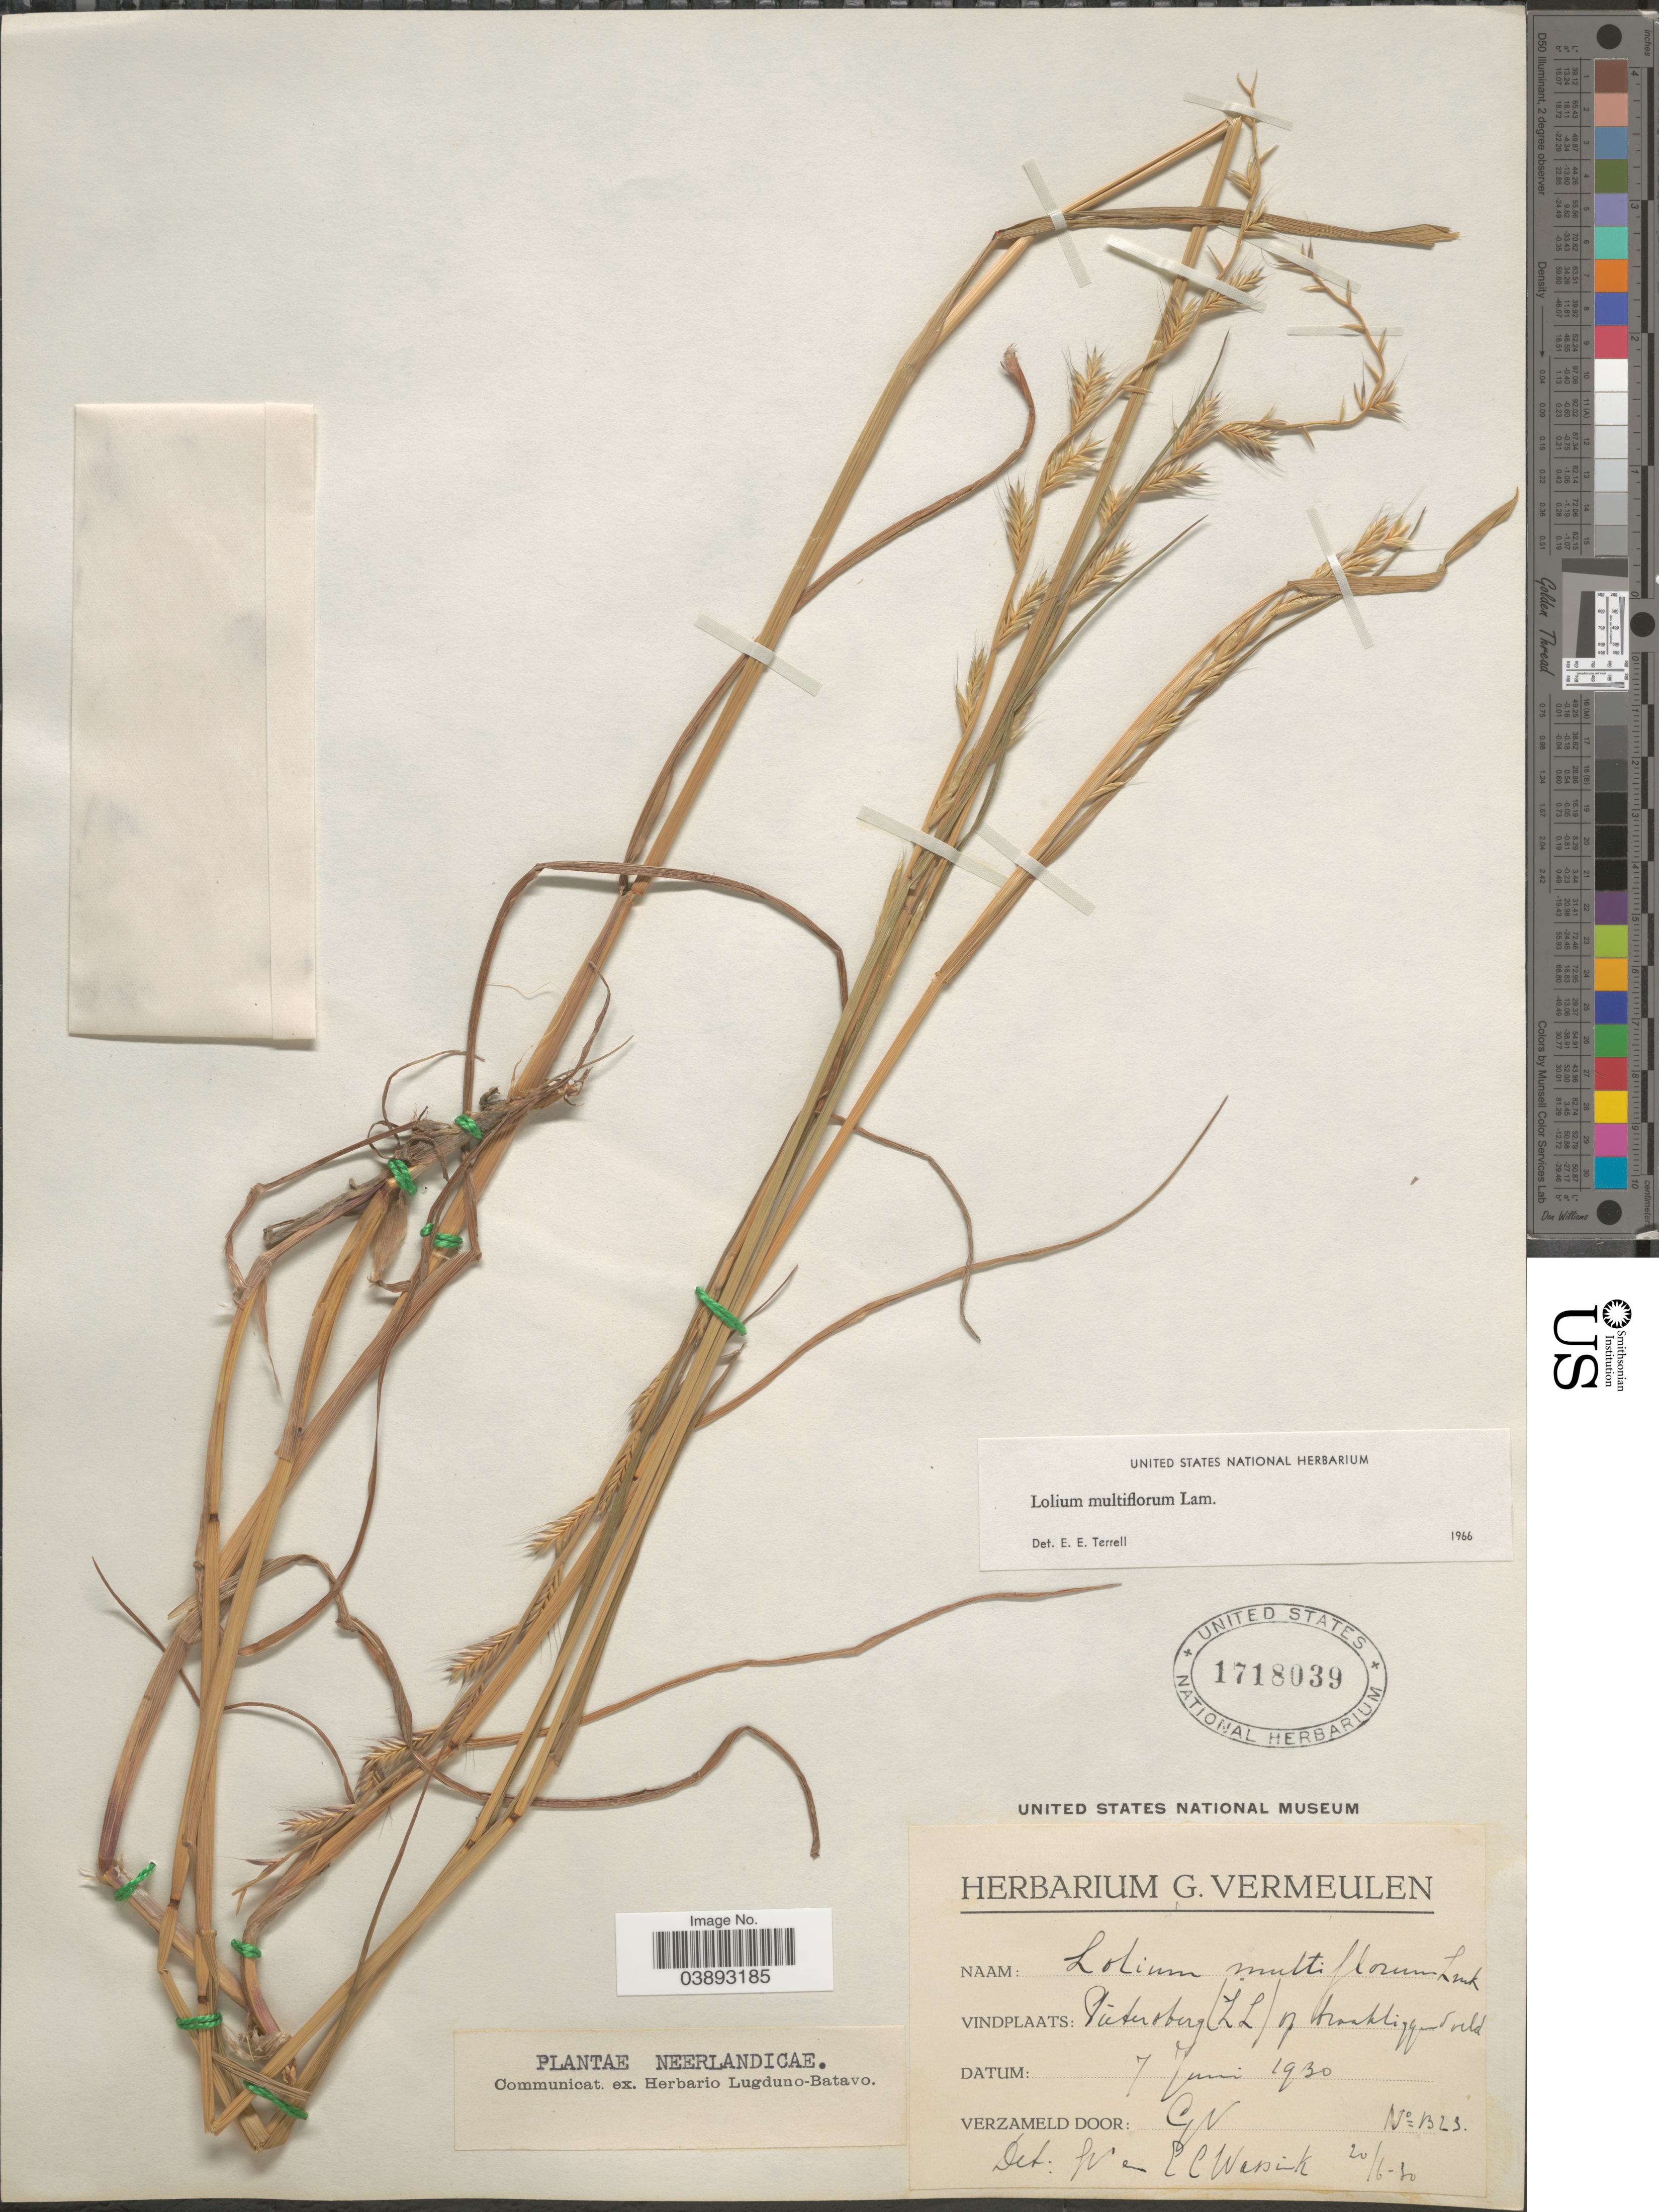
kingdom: Plantae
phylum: Tracheophyta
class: Liliopsida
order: Poales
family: Poaceae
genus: Lolium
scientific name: Lolium multiflorum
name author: Lam.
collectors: G. Vermeulen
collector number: B23*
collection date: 1930-06-07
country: Netherlands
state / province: Limburg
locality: Pietersberg (LL) op braak liggend veld.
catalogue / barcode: US 1718039